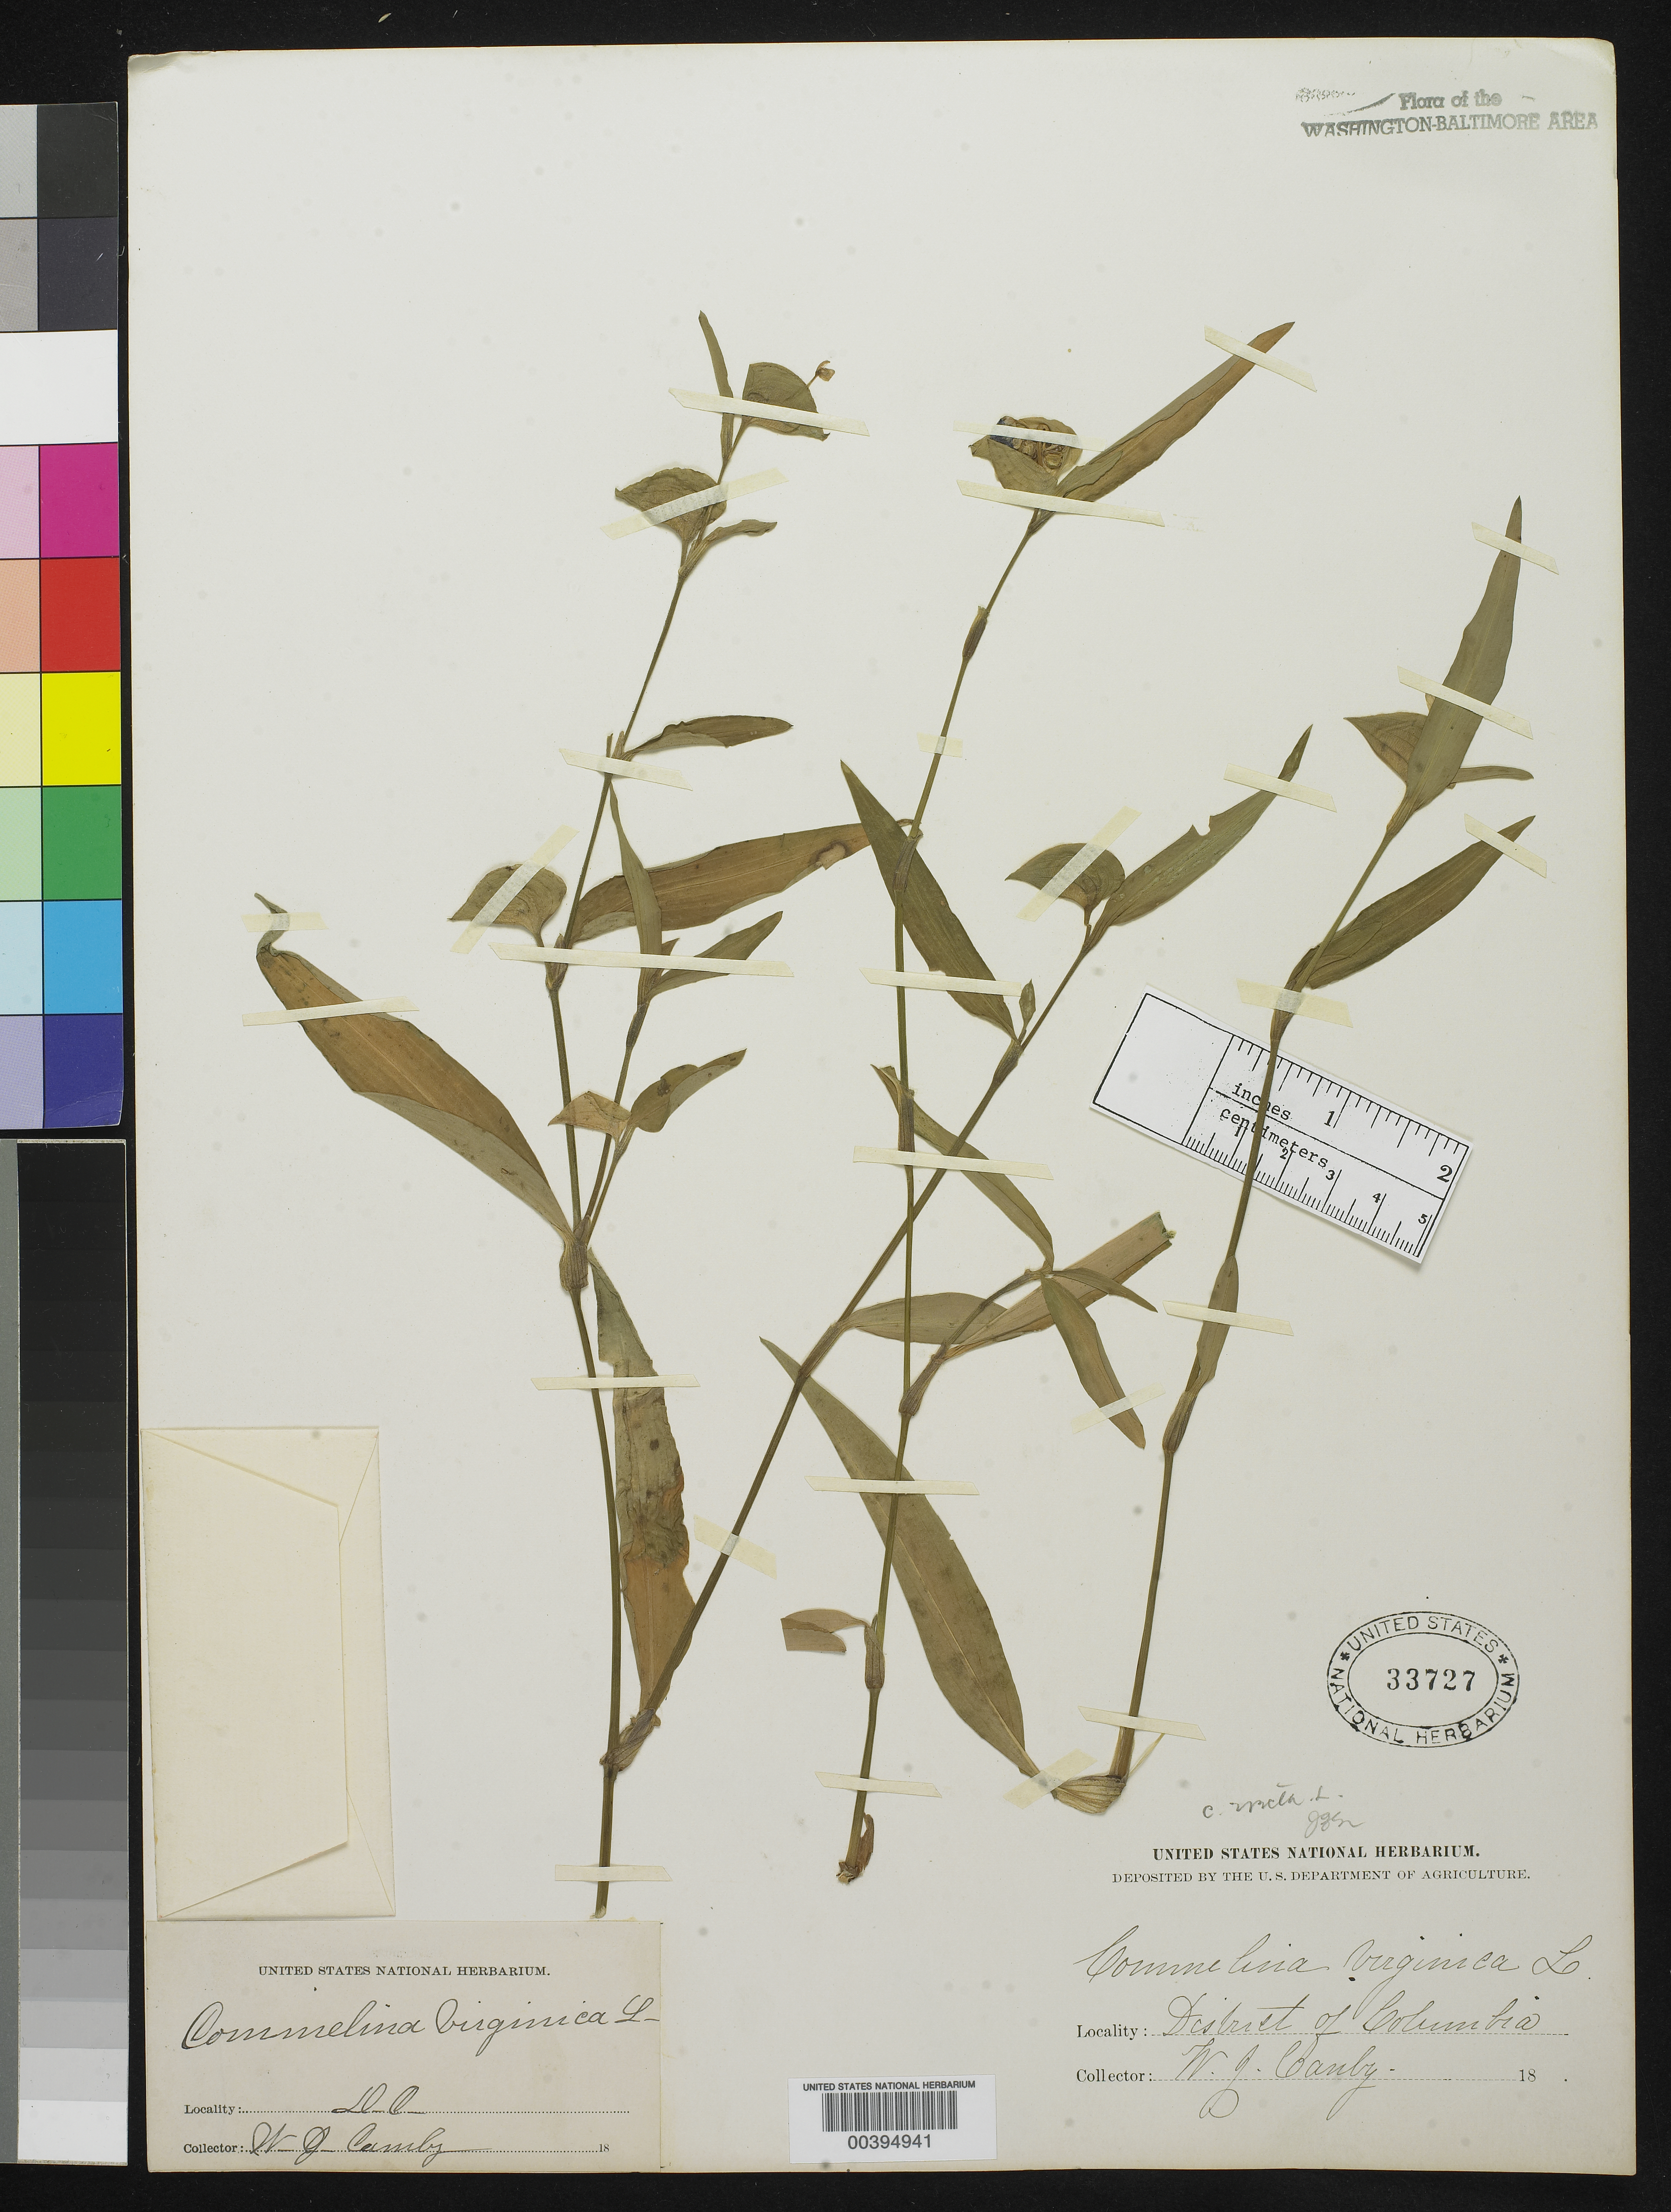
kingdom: Plantae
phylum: Tracheophyta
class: Liliopsida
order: Commelinales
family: Commelinaceae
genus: Commelina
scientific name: Commelina erecta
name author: L.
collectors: W. Camby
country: United States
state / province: District of Columbia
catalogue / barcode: US 33727